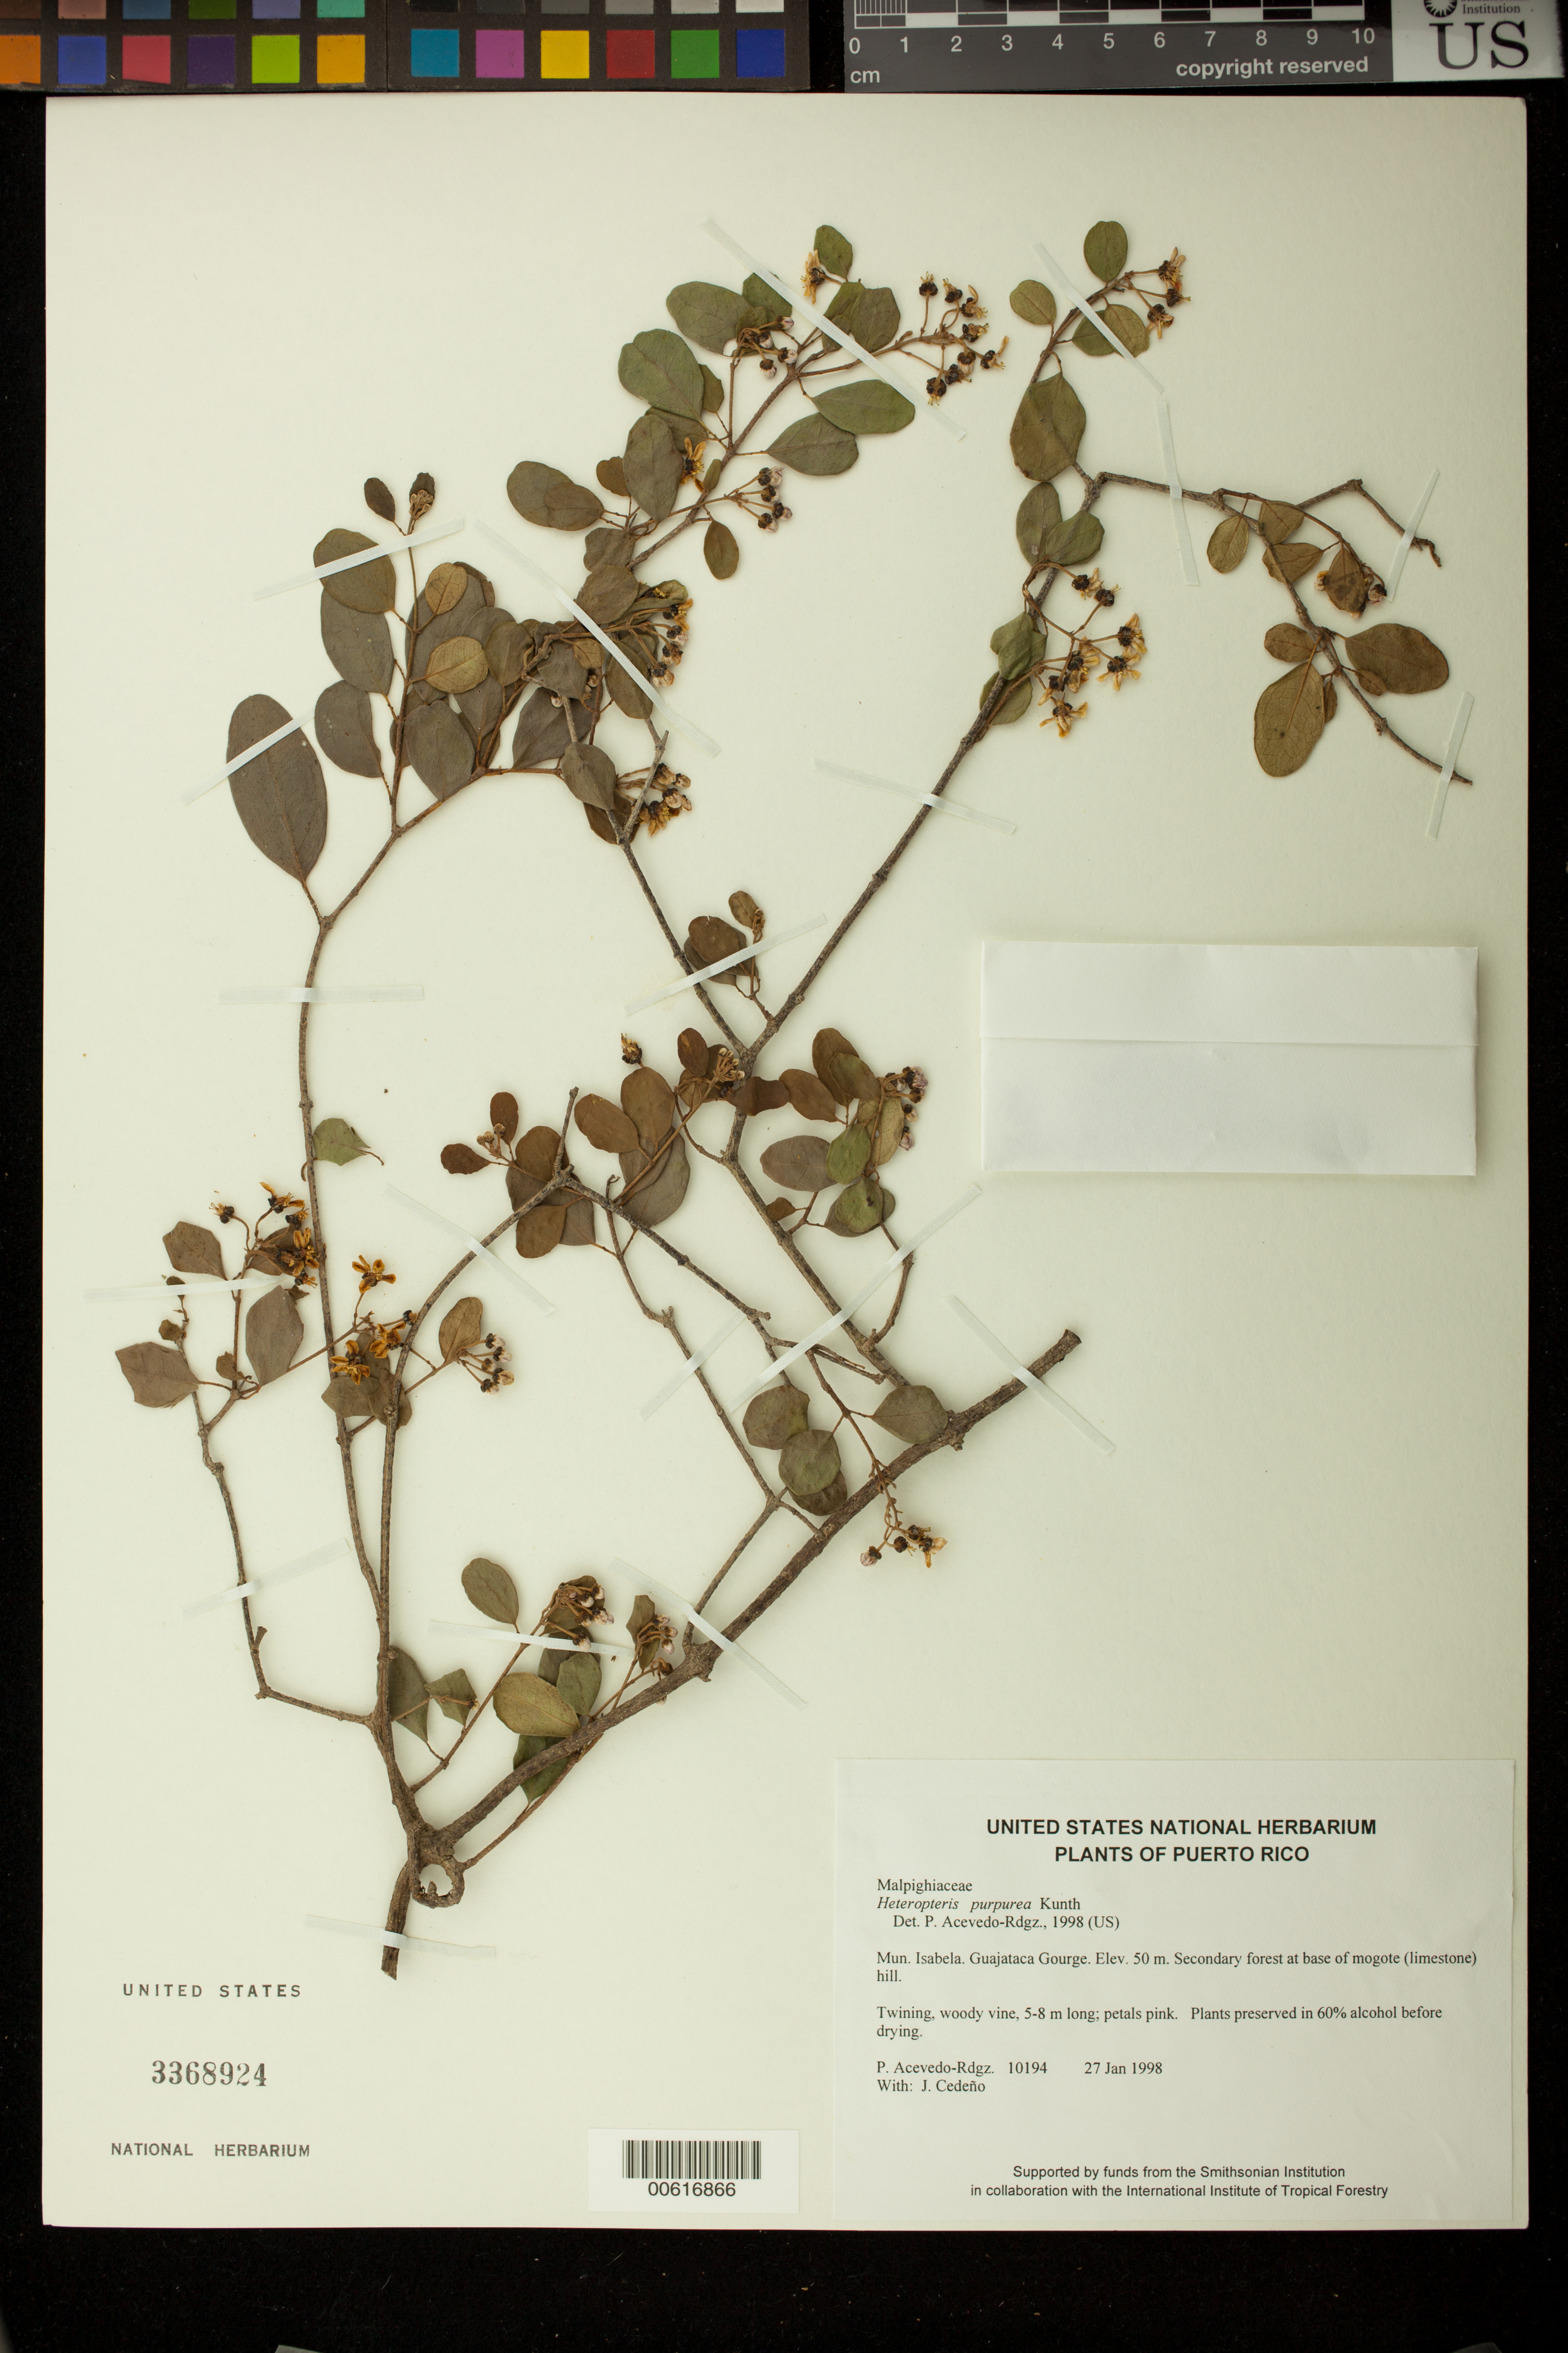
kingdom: Plantae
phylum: Tracheophyta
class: Magnoliopsida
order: Malpighiales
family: Malpighiaceae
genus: Heteropterys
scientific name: Heteropterys purpurea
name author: (L.) Kunth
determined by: Acevedo-Rodríguez, P., (BOT), Smithsonian Institution - National Museum of Natural History (UNITED STATES)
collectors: P. Acevedo-Rodr. & J. A. Cedeño M.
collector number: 10194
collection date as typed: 27 Jan 1998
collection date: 1998-01-27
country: Puerto Rico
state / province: Isabela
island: Puerto Rico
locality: Isabela. Guajataca Gourge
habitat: Secondary forest at base of mogote (limestone) hill.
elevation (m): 50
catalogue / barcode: US 3368924